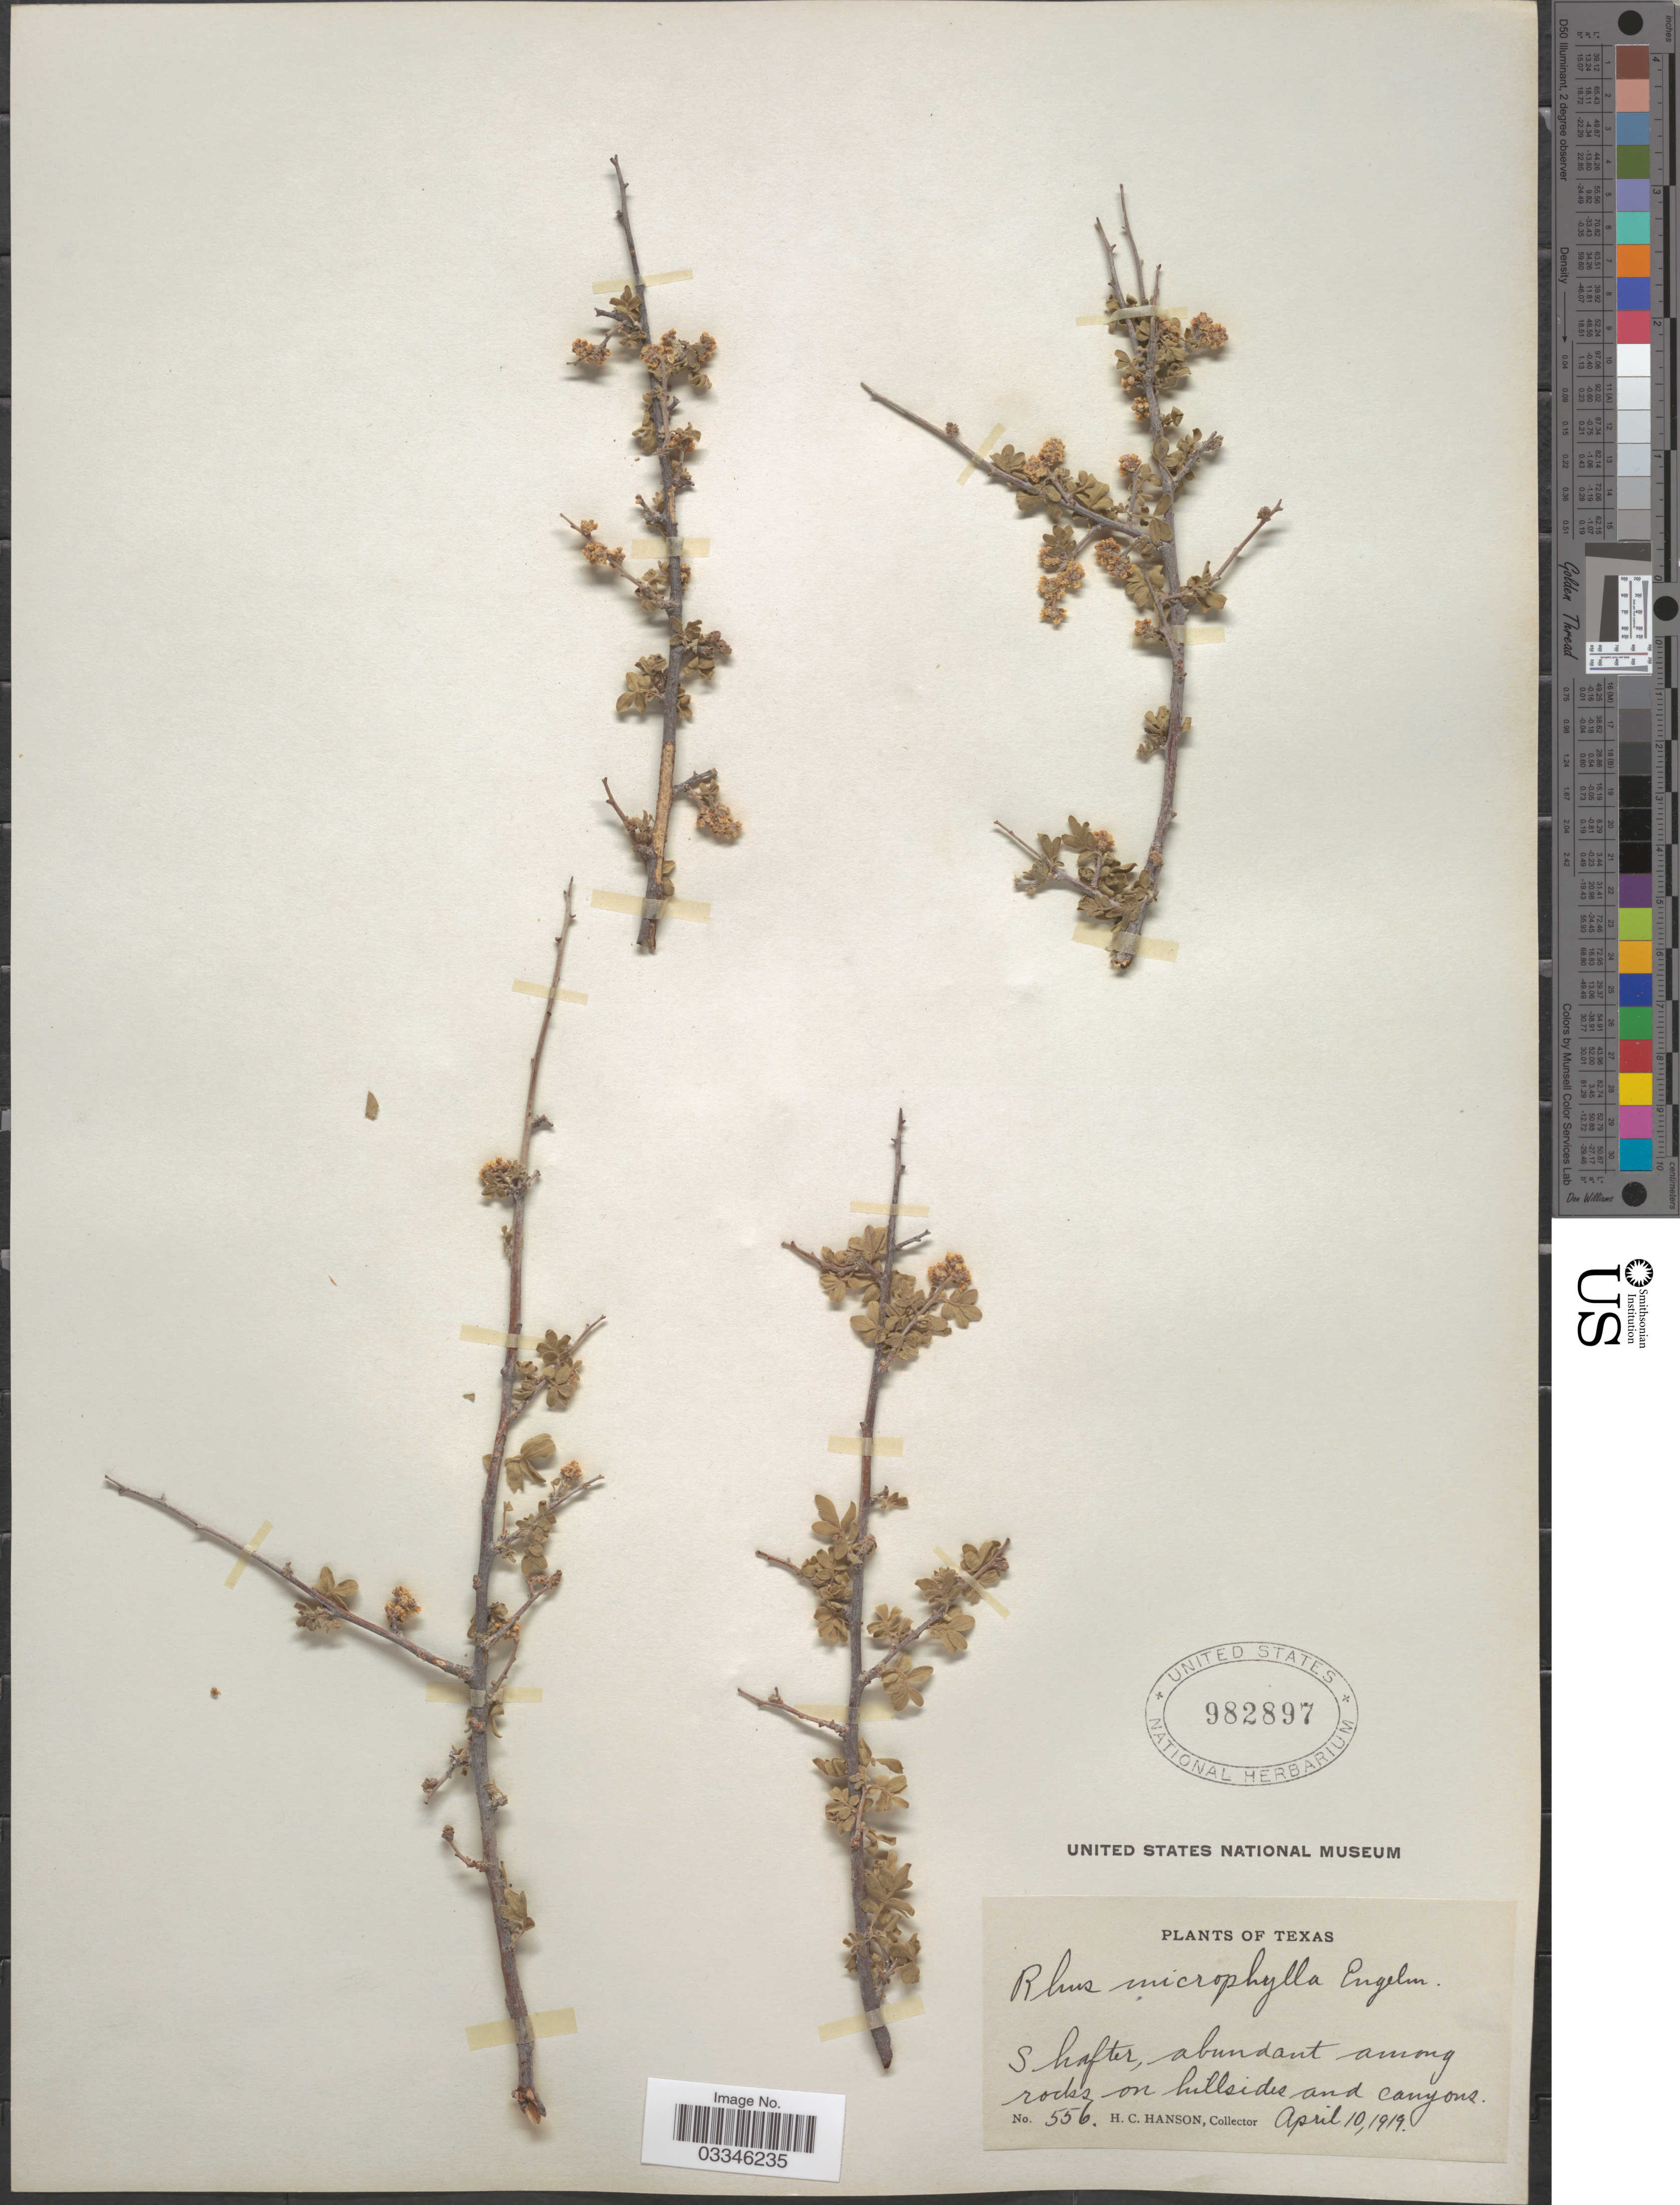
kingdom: Plantae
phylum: Tracheophyta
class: Magnoliopsida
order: Sapindales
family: Anacardiaceae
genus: Rhus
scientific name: Rhus microphylla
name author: Engelm.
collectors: H. Hanson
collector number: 556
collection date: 1919-04-10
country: United States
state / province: Texas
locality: Shafter, abundant among rocks on hillsides and canyons.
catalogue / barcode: US 982897